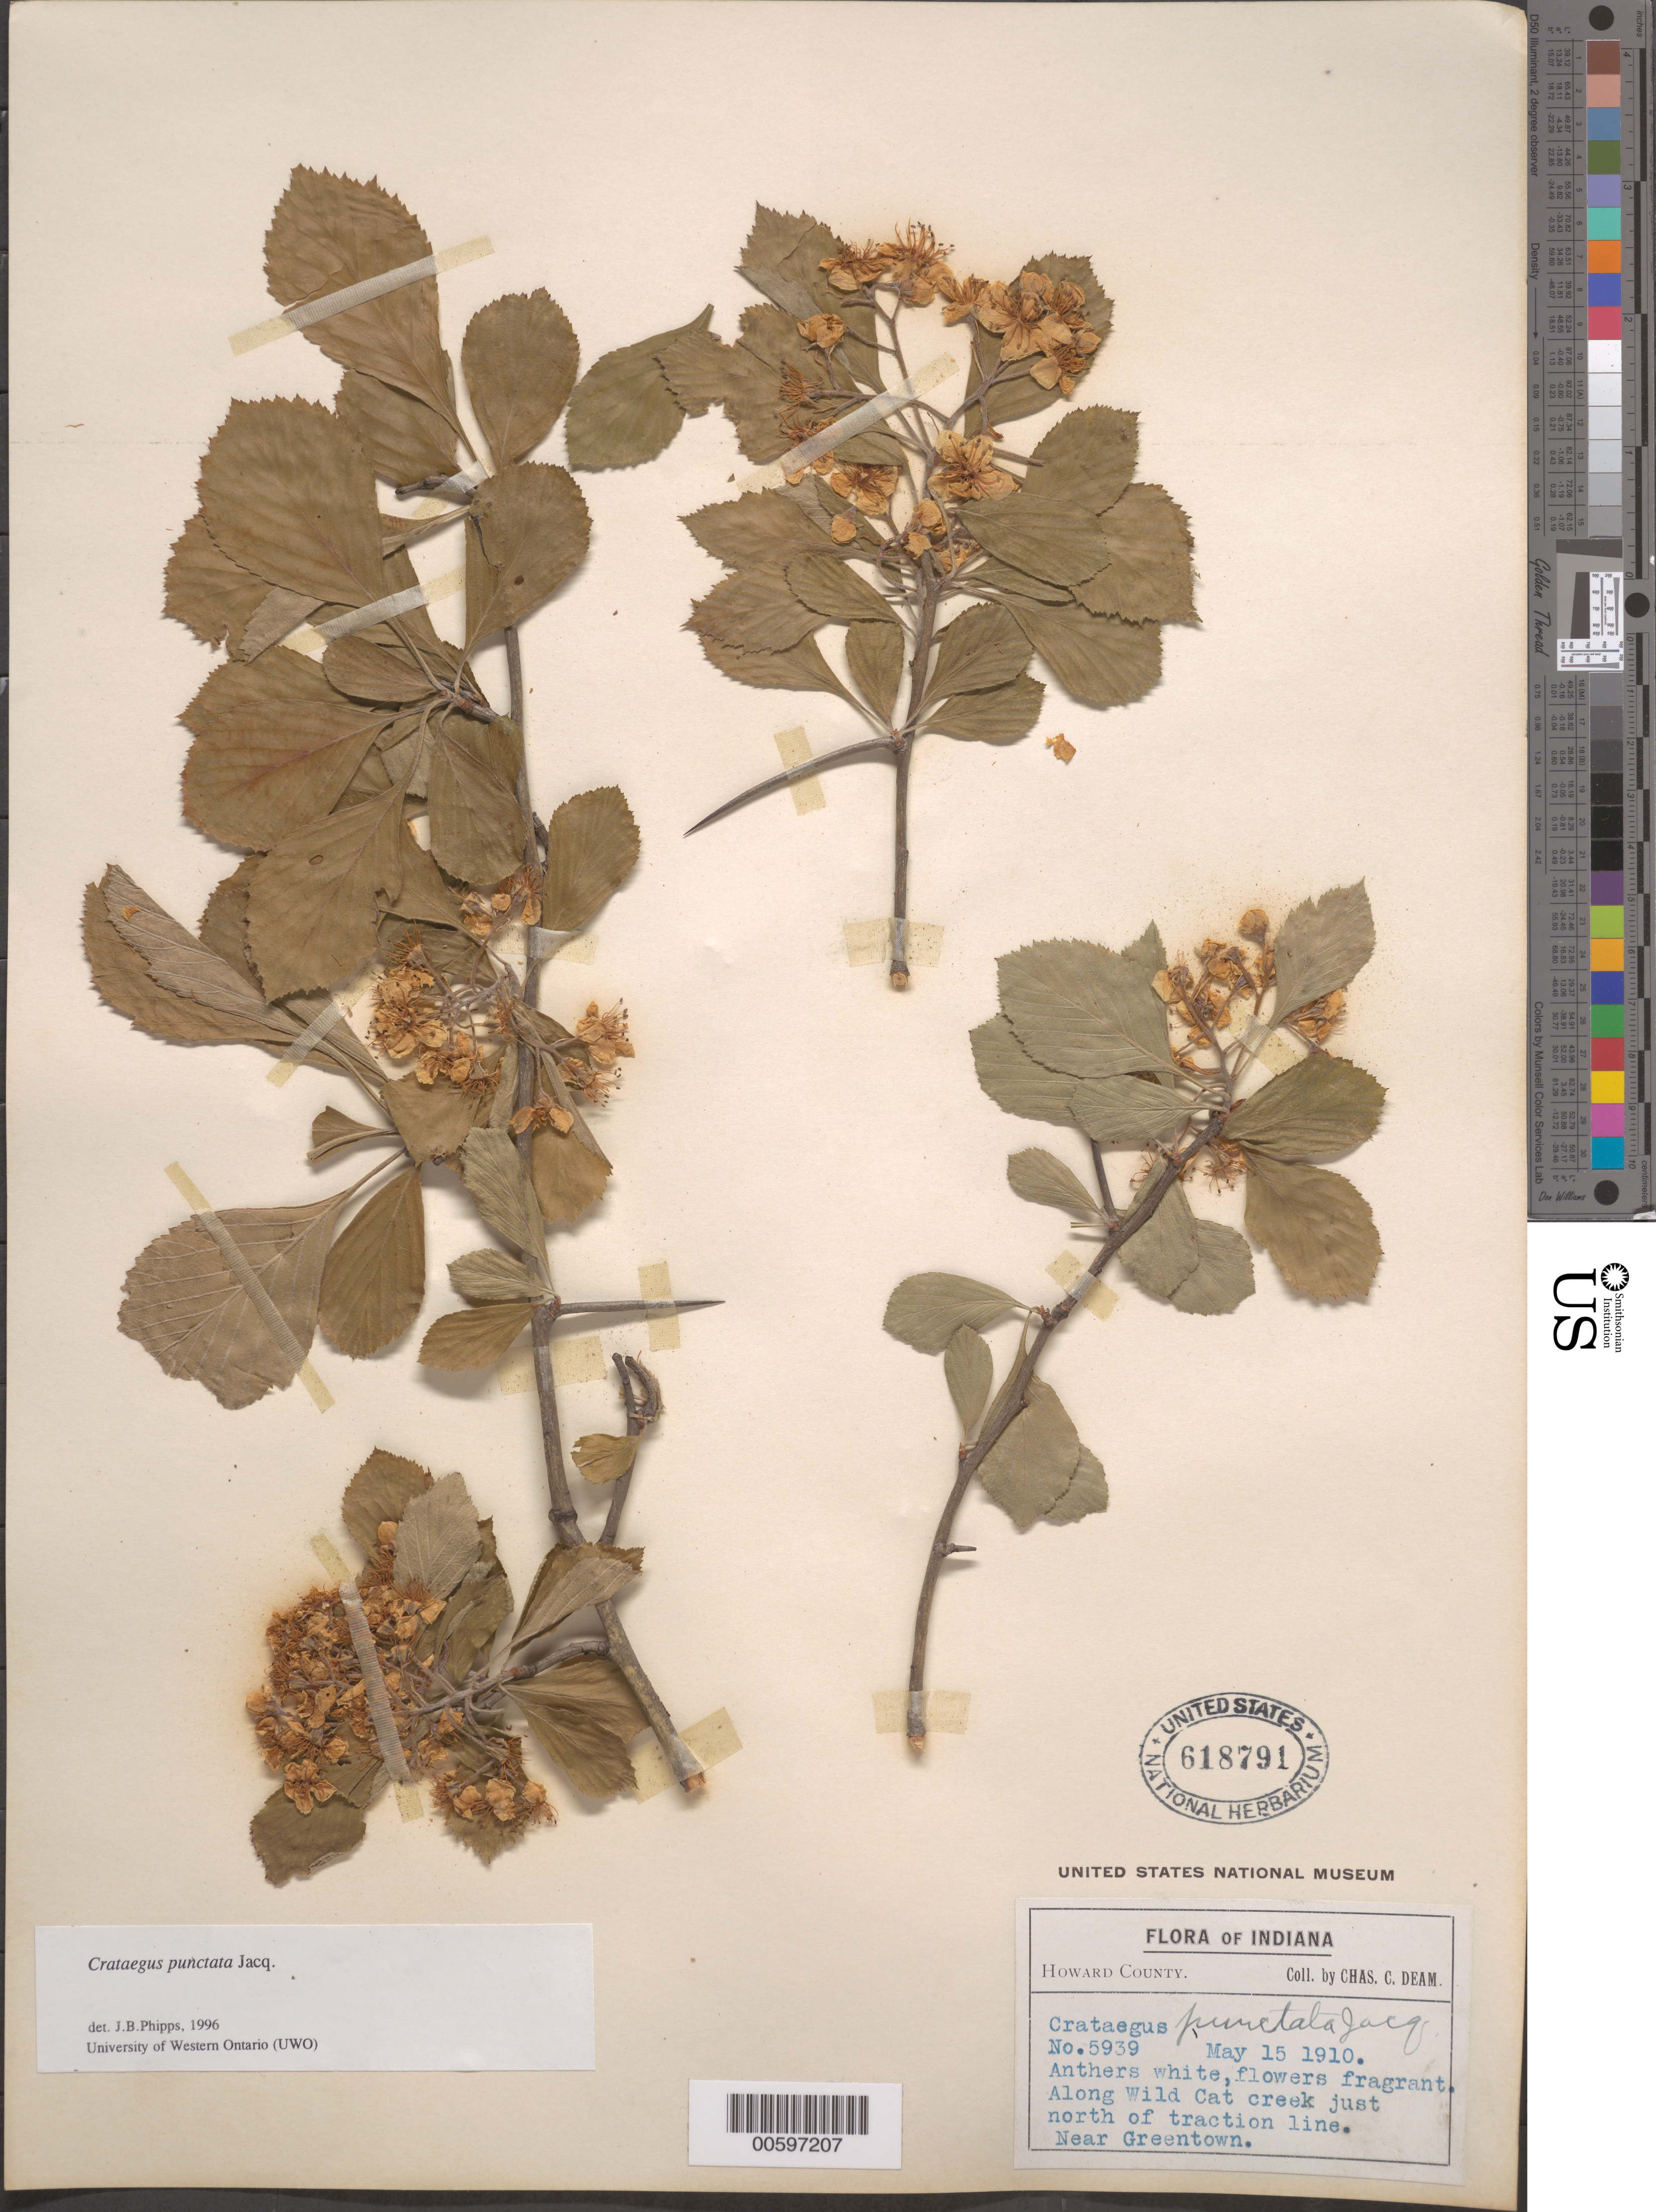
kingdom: Plantae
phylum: Tracheophyta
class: Magnoliopsida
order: Rosales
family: Rosaceae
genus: Crataegus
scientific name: Crataegus punctata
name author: Jacq.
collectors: C. C. Deam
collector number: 5939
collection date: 1910-05-15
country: United States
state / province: Indiana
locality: Howard County. Along Wild Cat creek just north of traction line. Near Greentown.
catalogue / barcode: US 618791